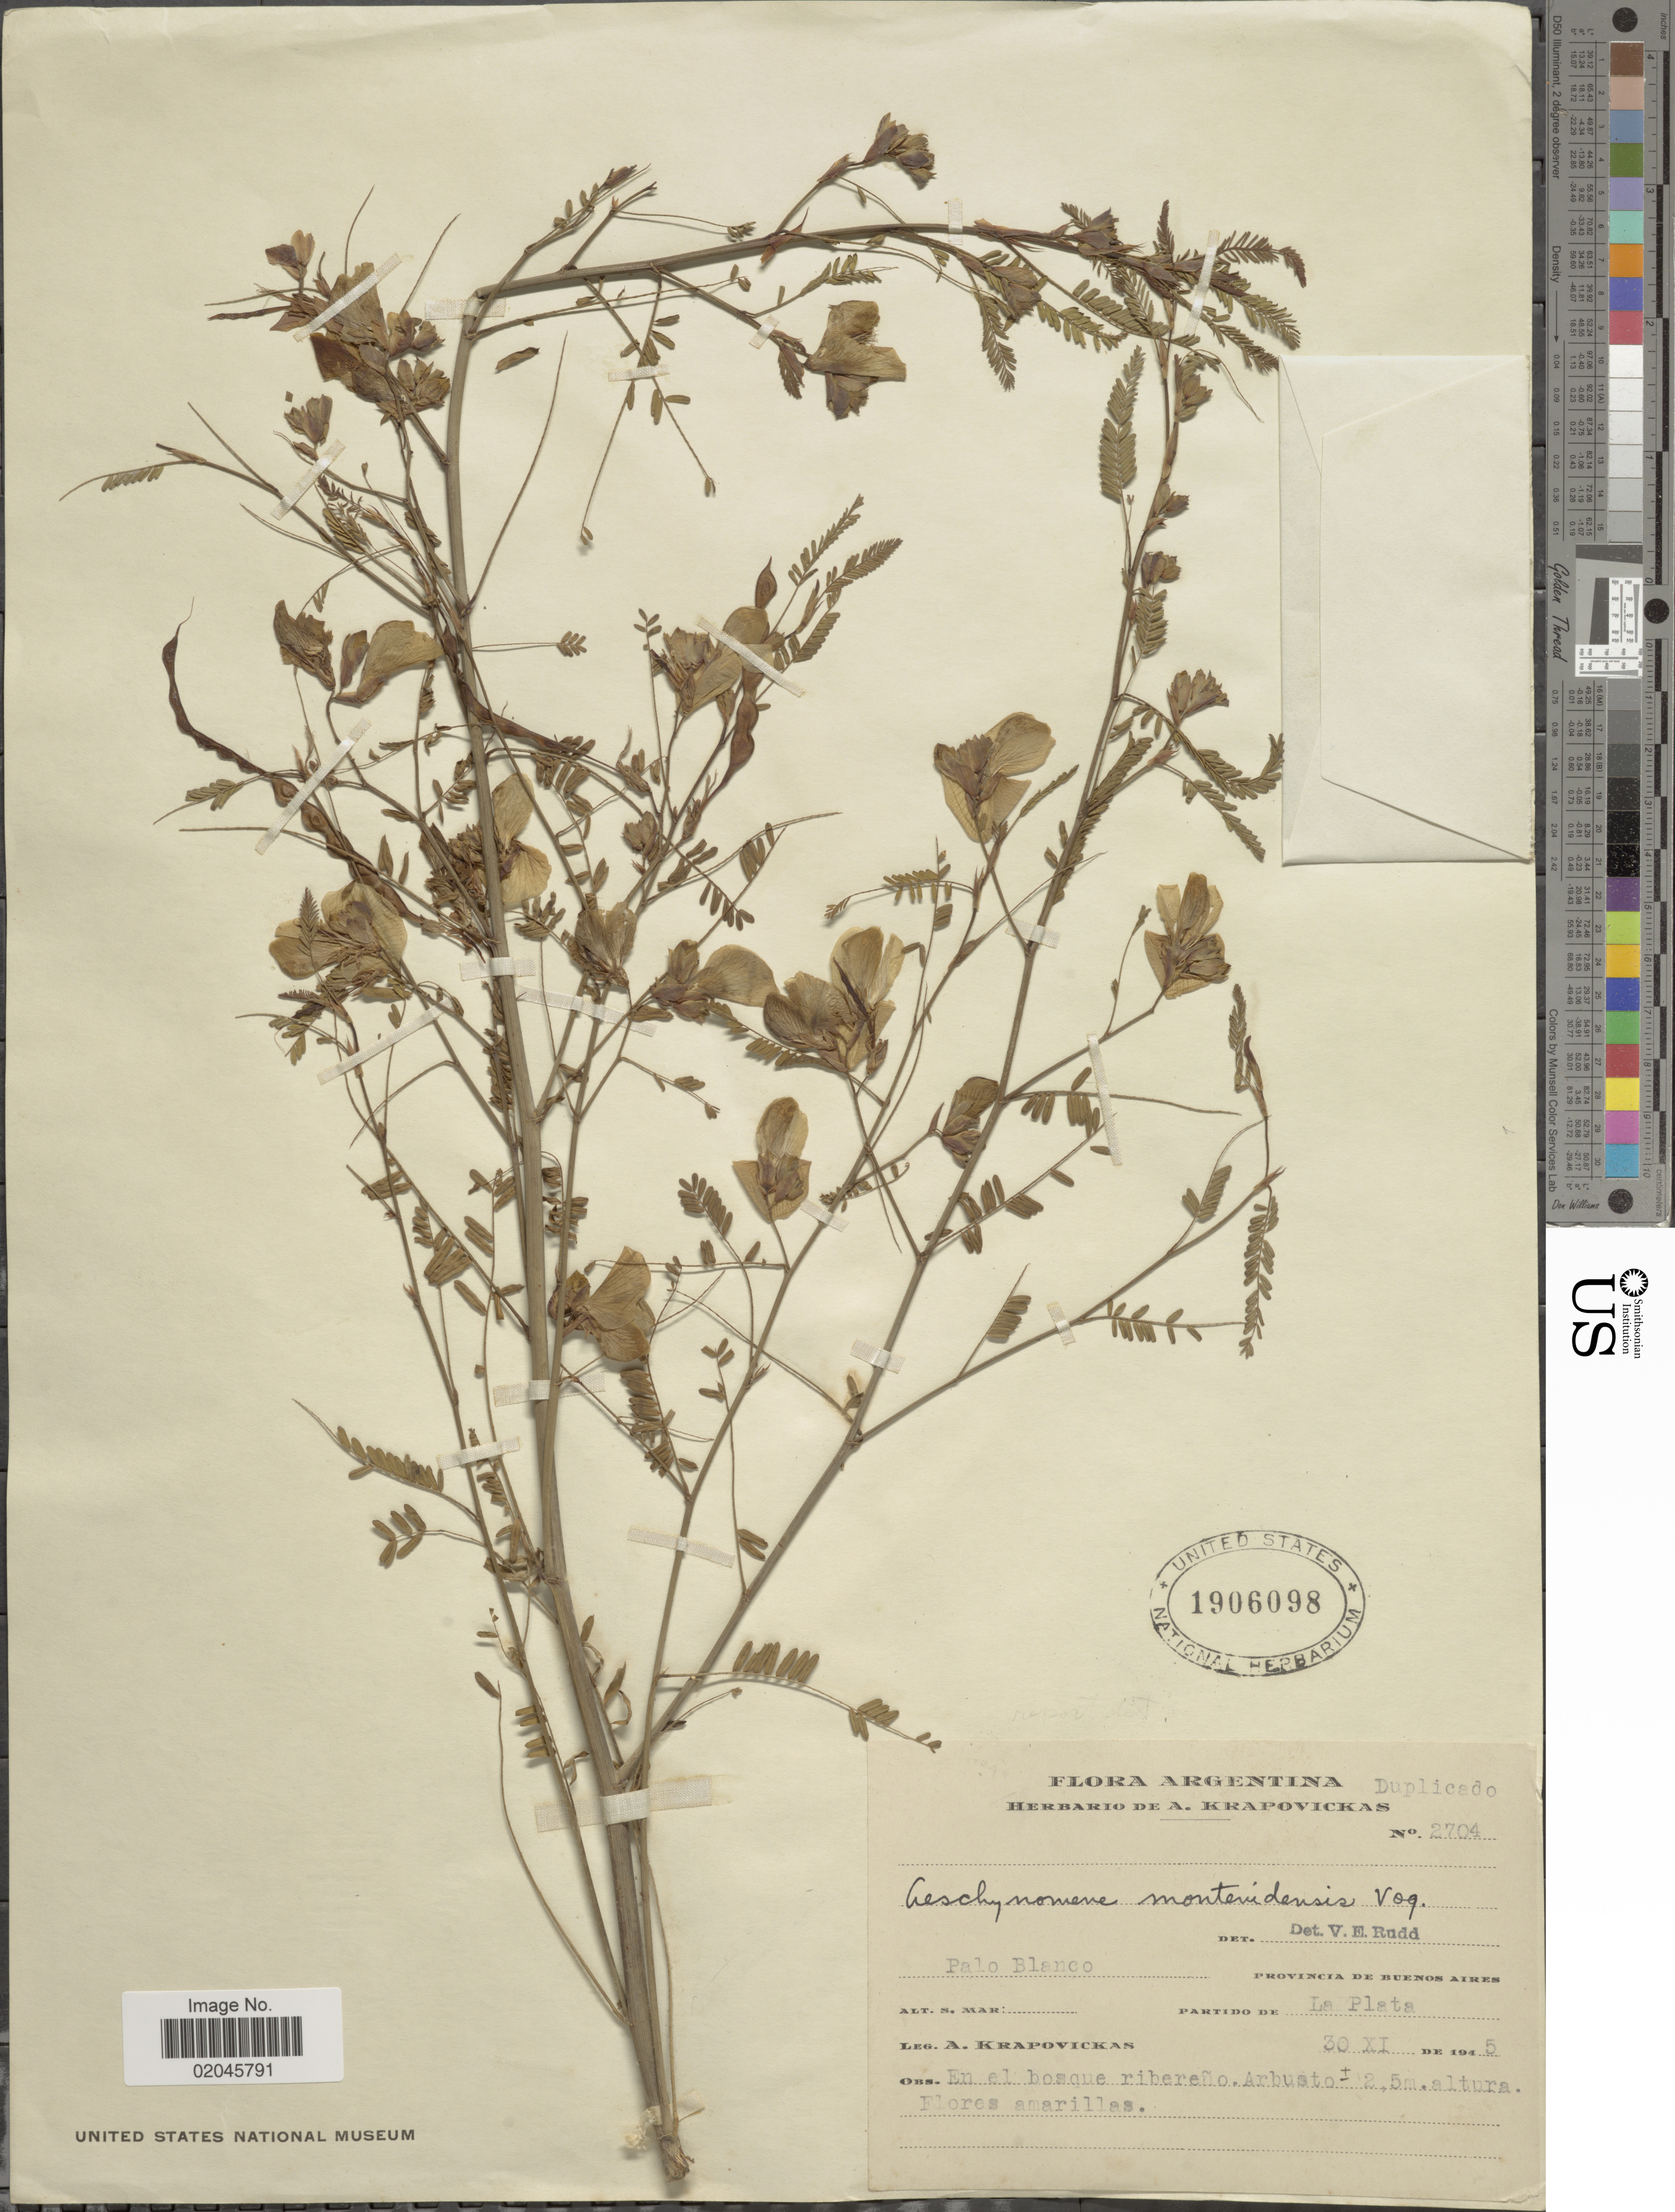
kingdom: Plantae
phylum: Tracheophyta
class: Magnoliopsida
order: Fabales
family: Fabaceae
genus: Aeschynomene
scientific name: Aeschynomene montevidensis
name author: Vogel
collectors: A. Krapovickas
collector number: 2704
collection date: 1945-11-30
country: Argentina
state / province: Buenos Aires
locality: En el bosqe ribereno, Partido de La Plata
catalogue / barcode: US 1906098